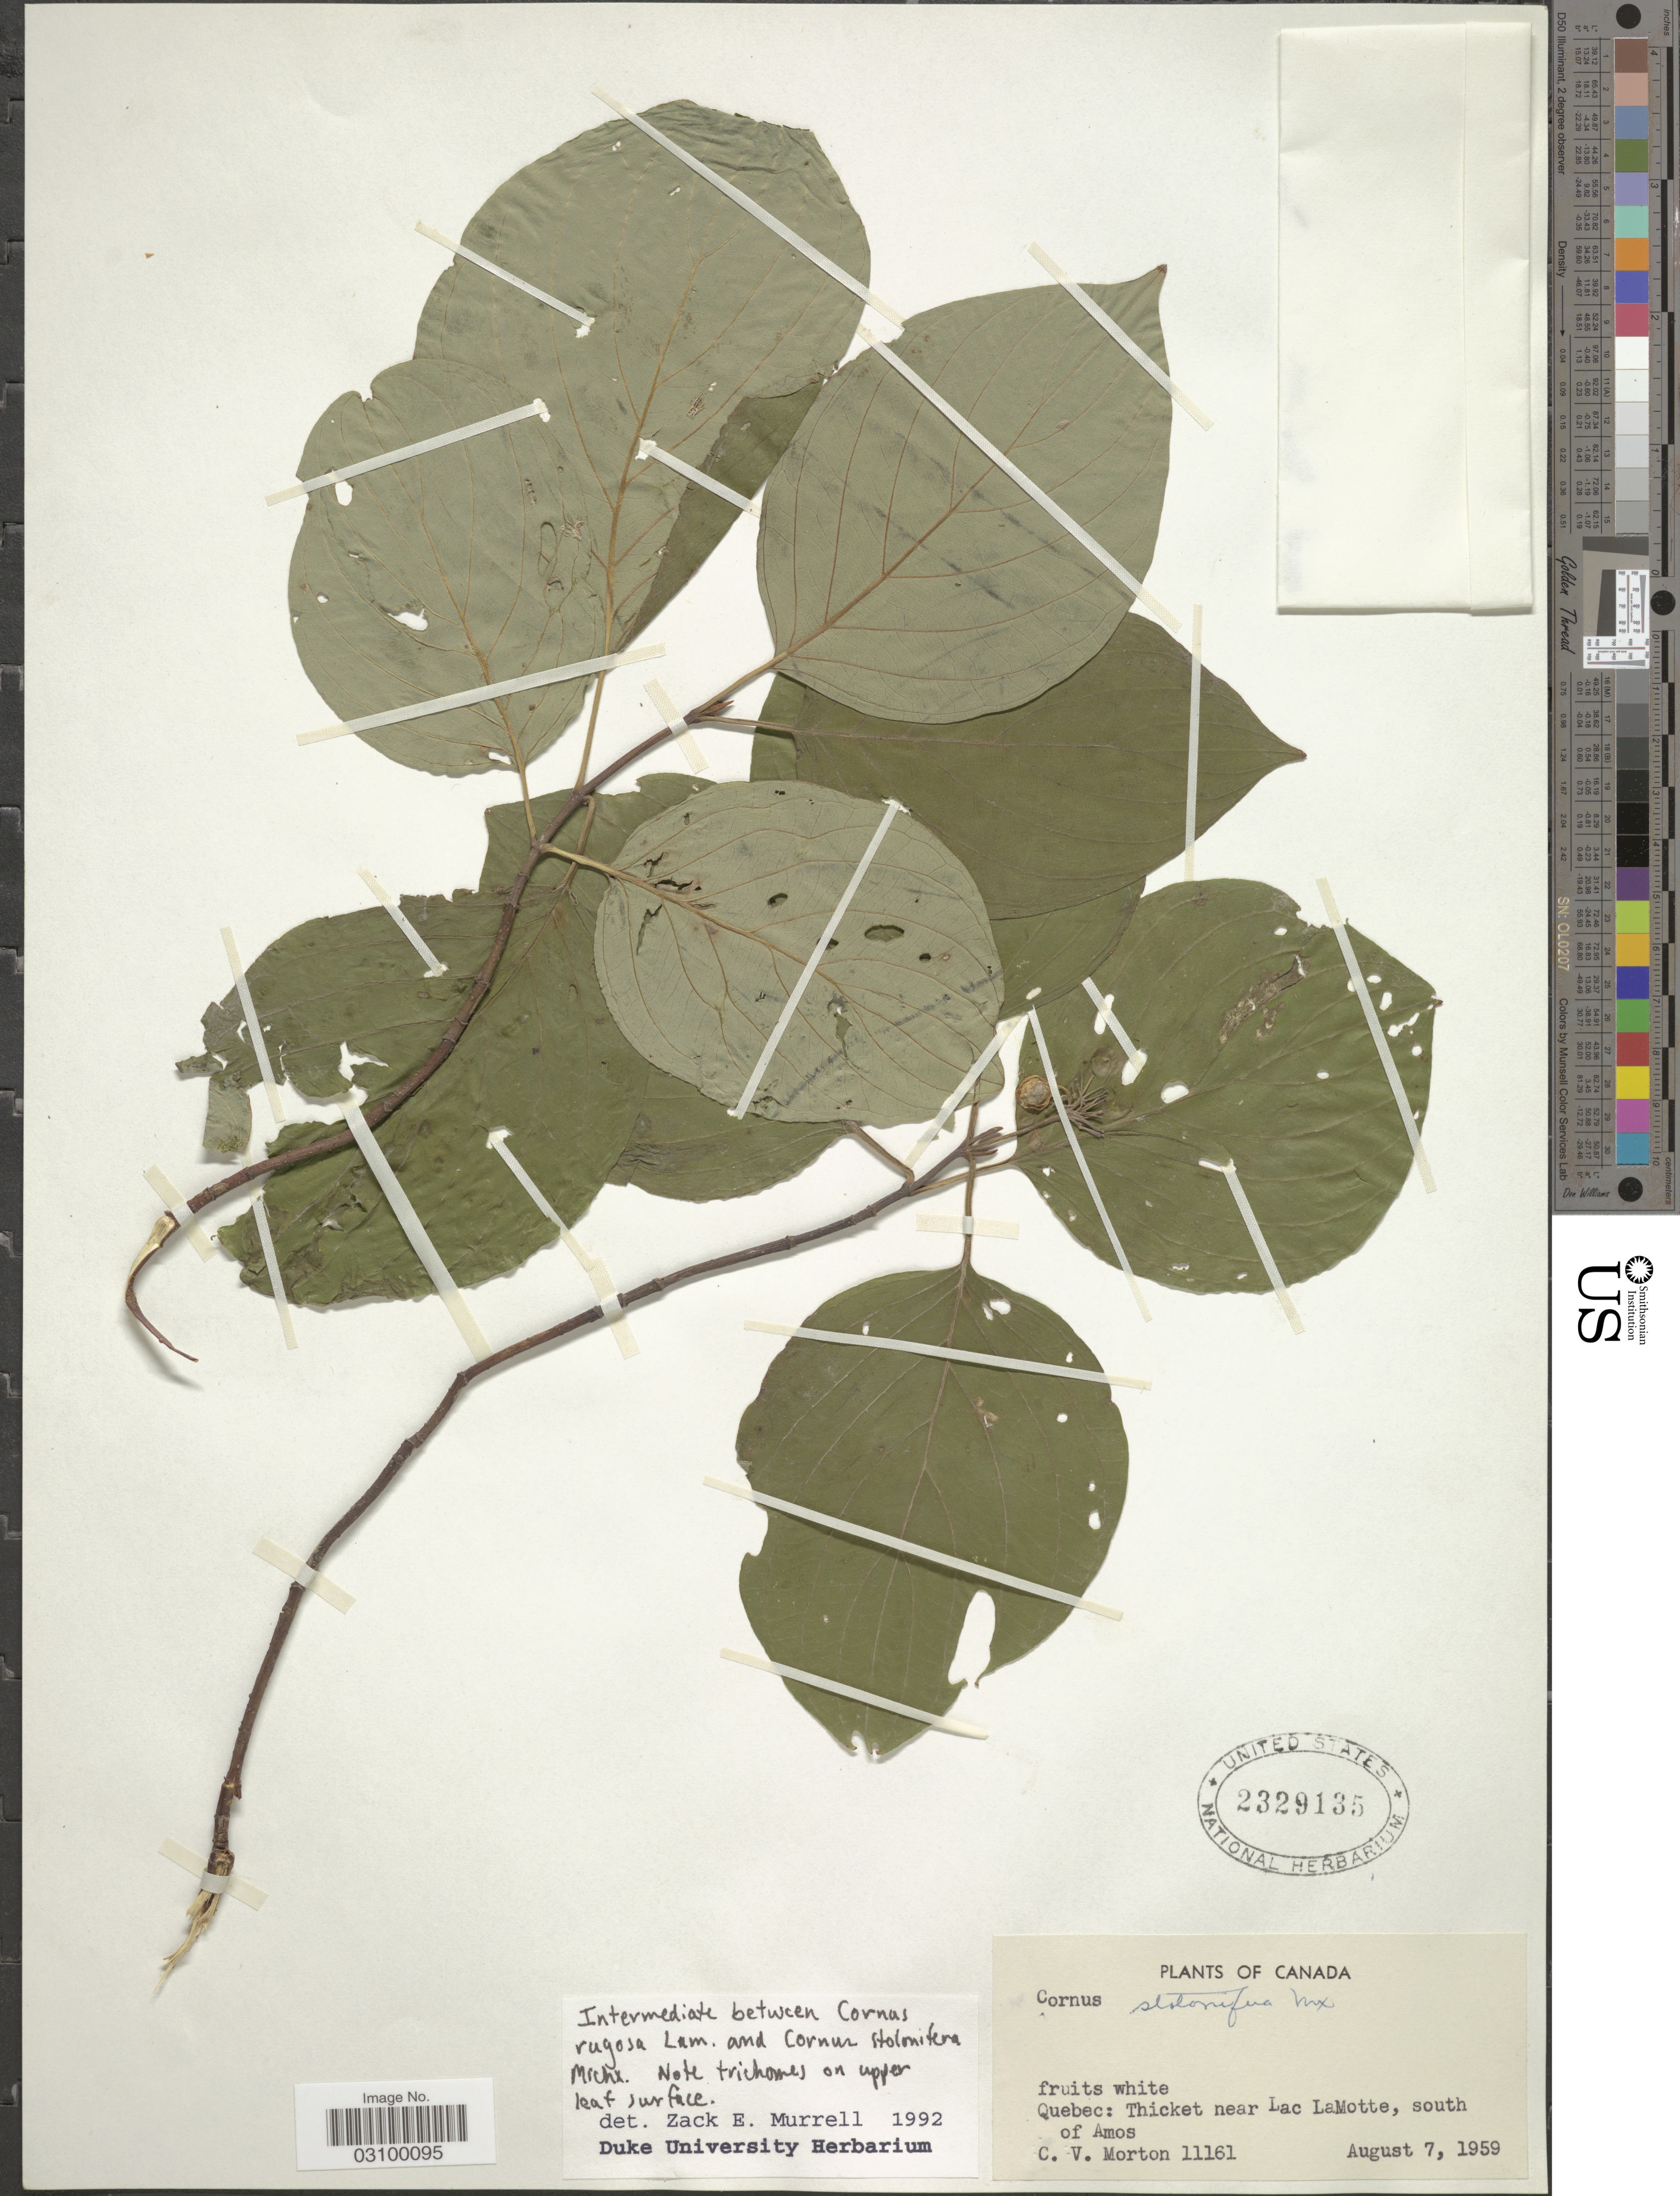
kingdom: Plantae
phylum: Tracheophyta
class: Magnoliopsida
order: Cornales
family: Cornaceae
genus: Cornus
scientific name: Cornus sp.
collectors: C. V. Morton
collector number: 11161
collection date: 1959-08-07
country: Canada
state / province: Quebec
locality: Thicket near Lac LaMotte, south of Amos.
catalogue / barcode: US 2329135